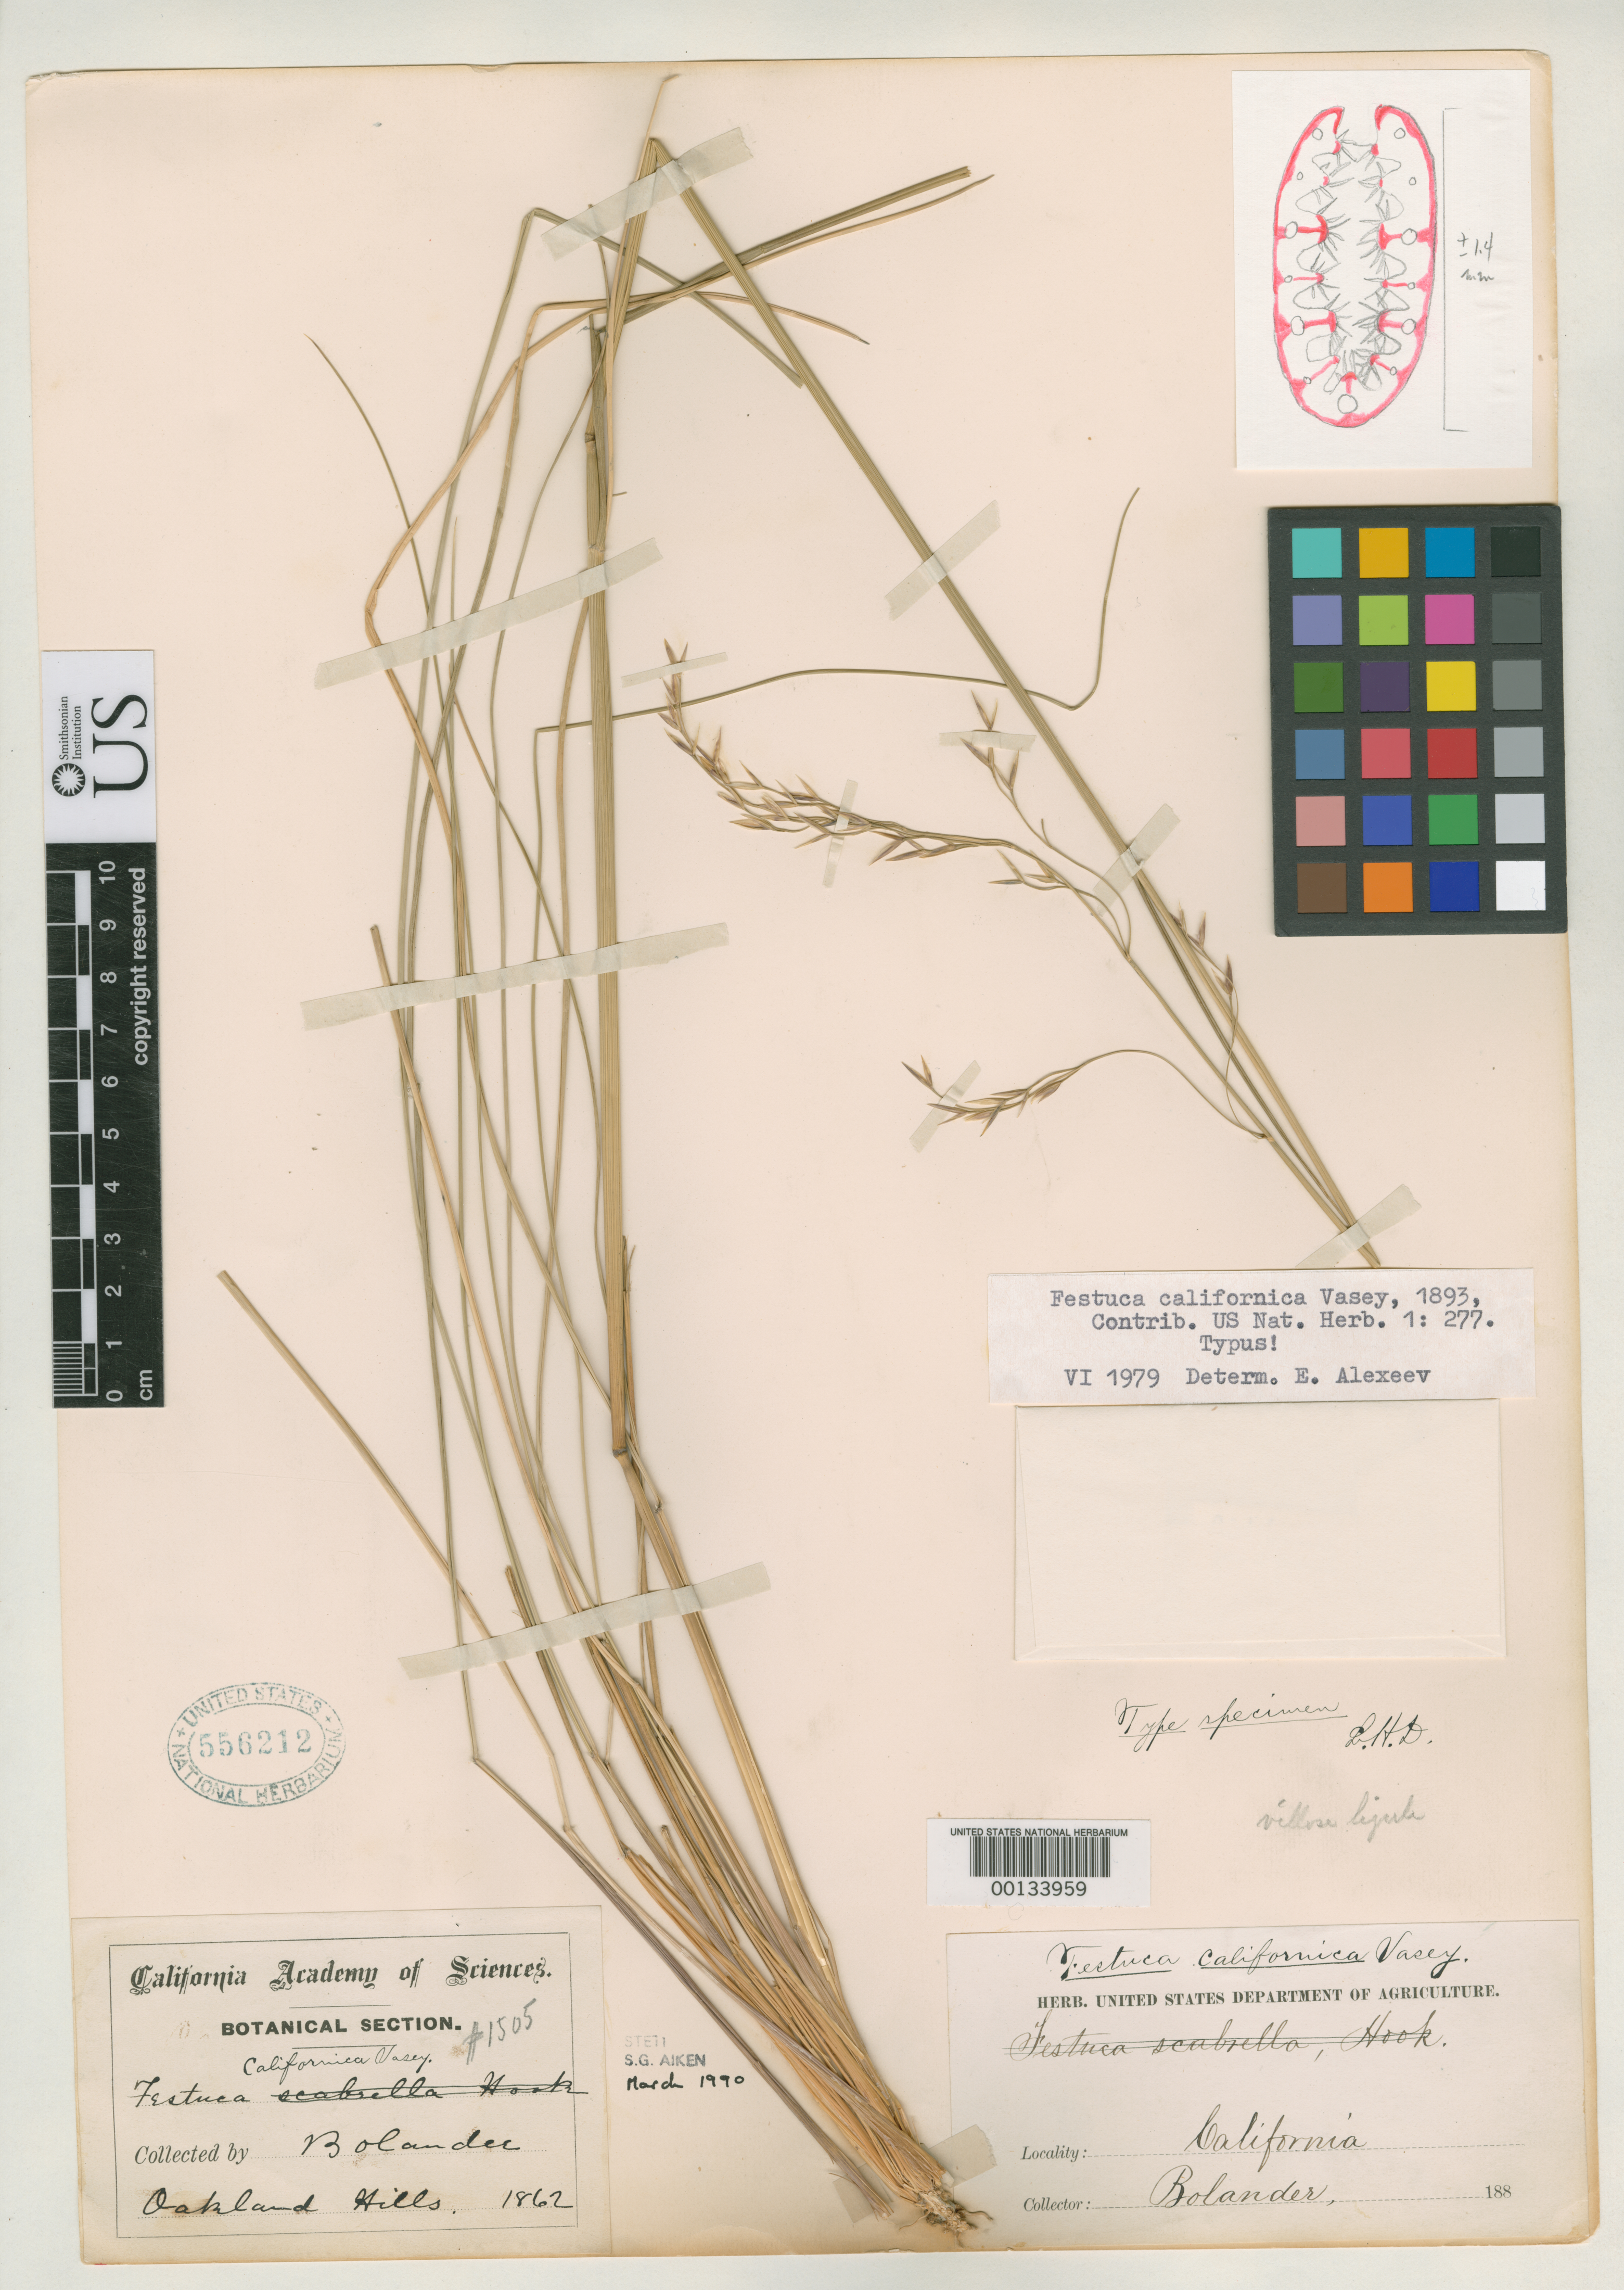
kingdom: Plantae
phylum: Tracheophyta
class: Liliopsida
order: Poales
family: Poaceae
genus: Festuca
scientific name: Festuca californica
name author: Vasey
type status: Holotype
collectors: H. Bolander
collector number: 1505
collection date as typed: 1862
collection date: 1862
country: United States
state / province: California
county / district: Alameda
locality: Oakland Hills.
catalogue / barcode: US 556212